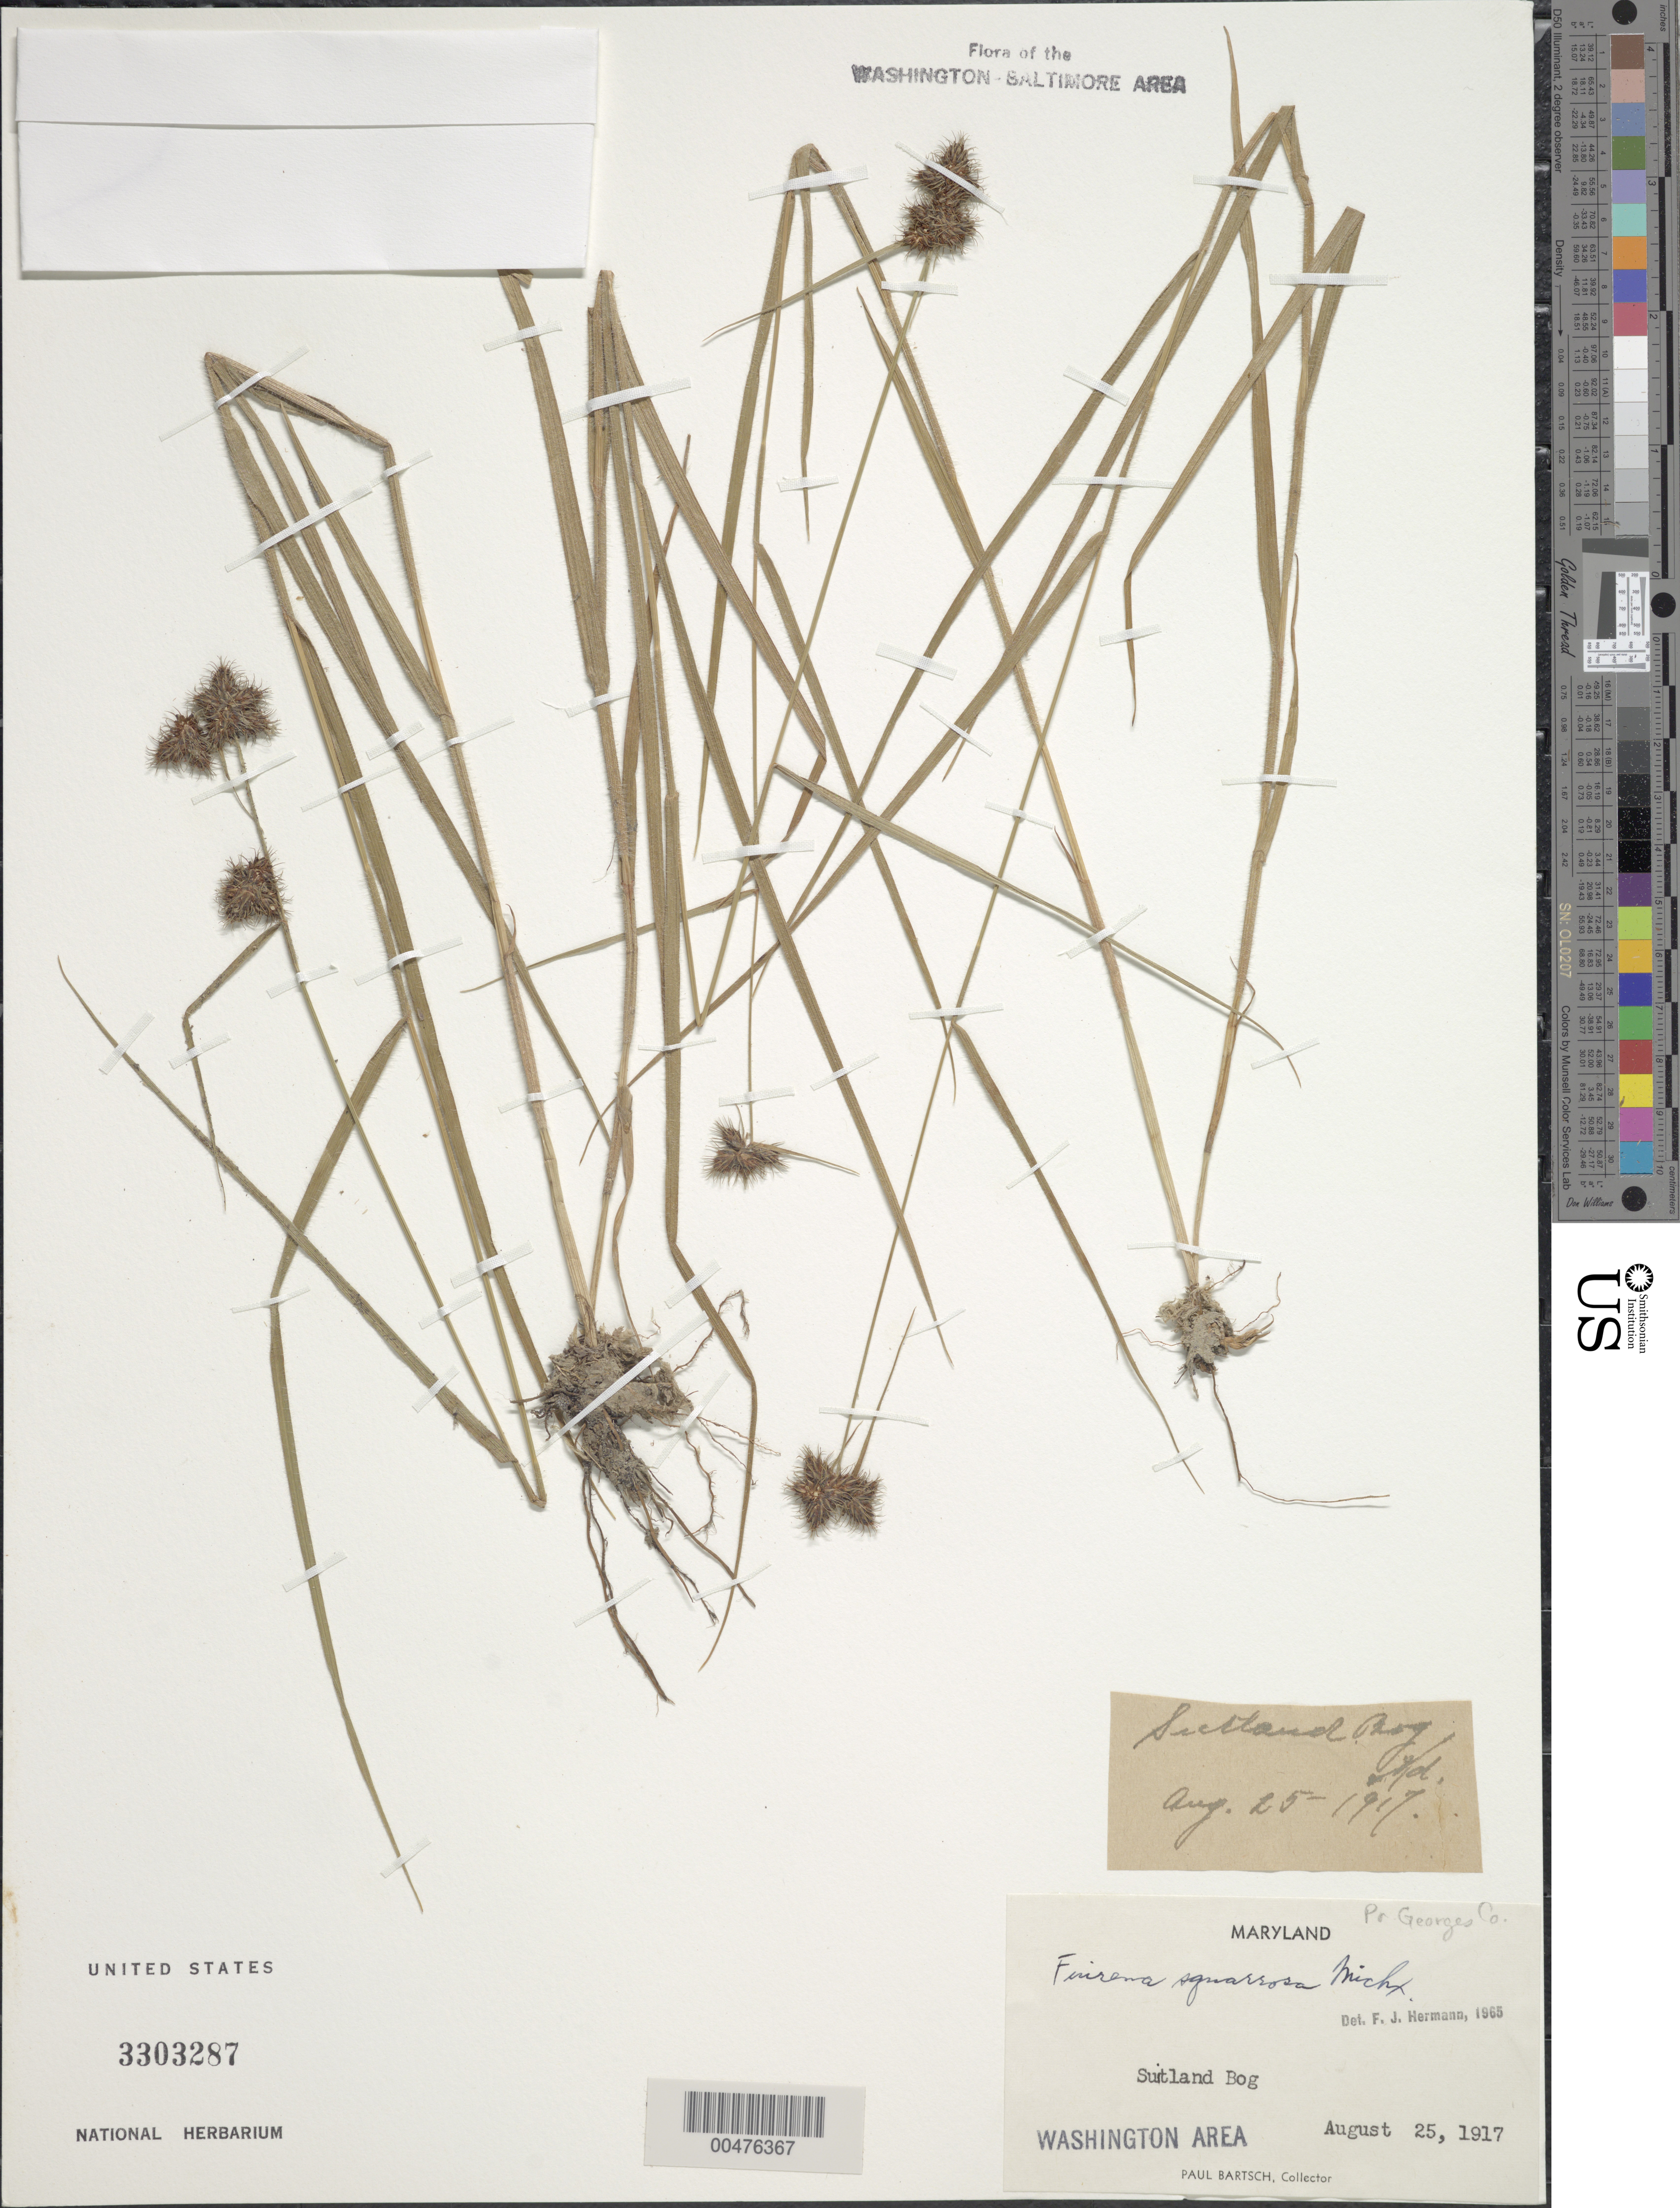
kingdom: Plantae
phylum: Tracheophyta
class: Liliopsida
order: Poales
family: Cyperaceae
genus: Fuirena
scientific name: Fuirena squarrosa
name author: Michx.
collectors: P. Bartsch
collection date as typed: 25 Aug 1917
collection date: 1917-08-25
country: United States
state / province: Maryland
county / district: Prince George's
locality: Suitland Bog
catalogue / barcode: US 3303287